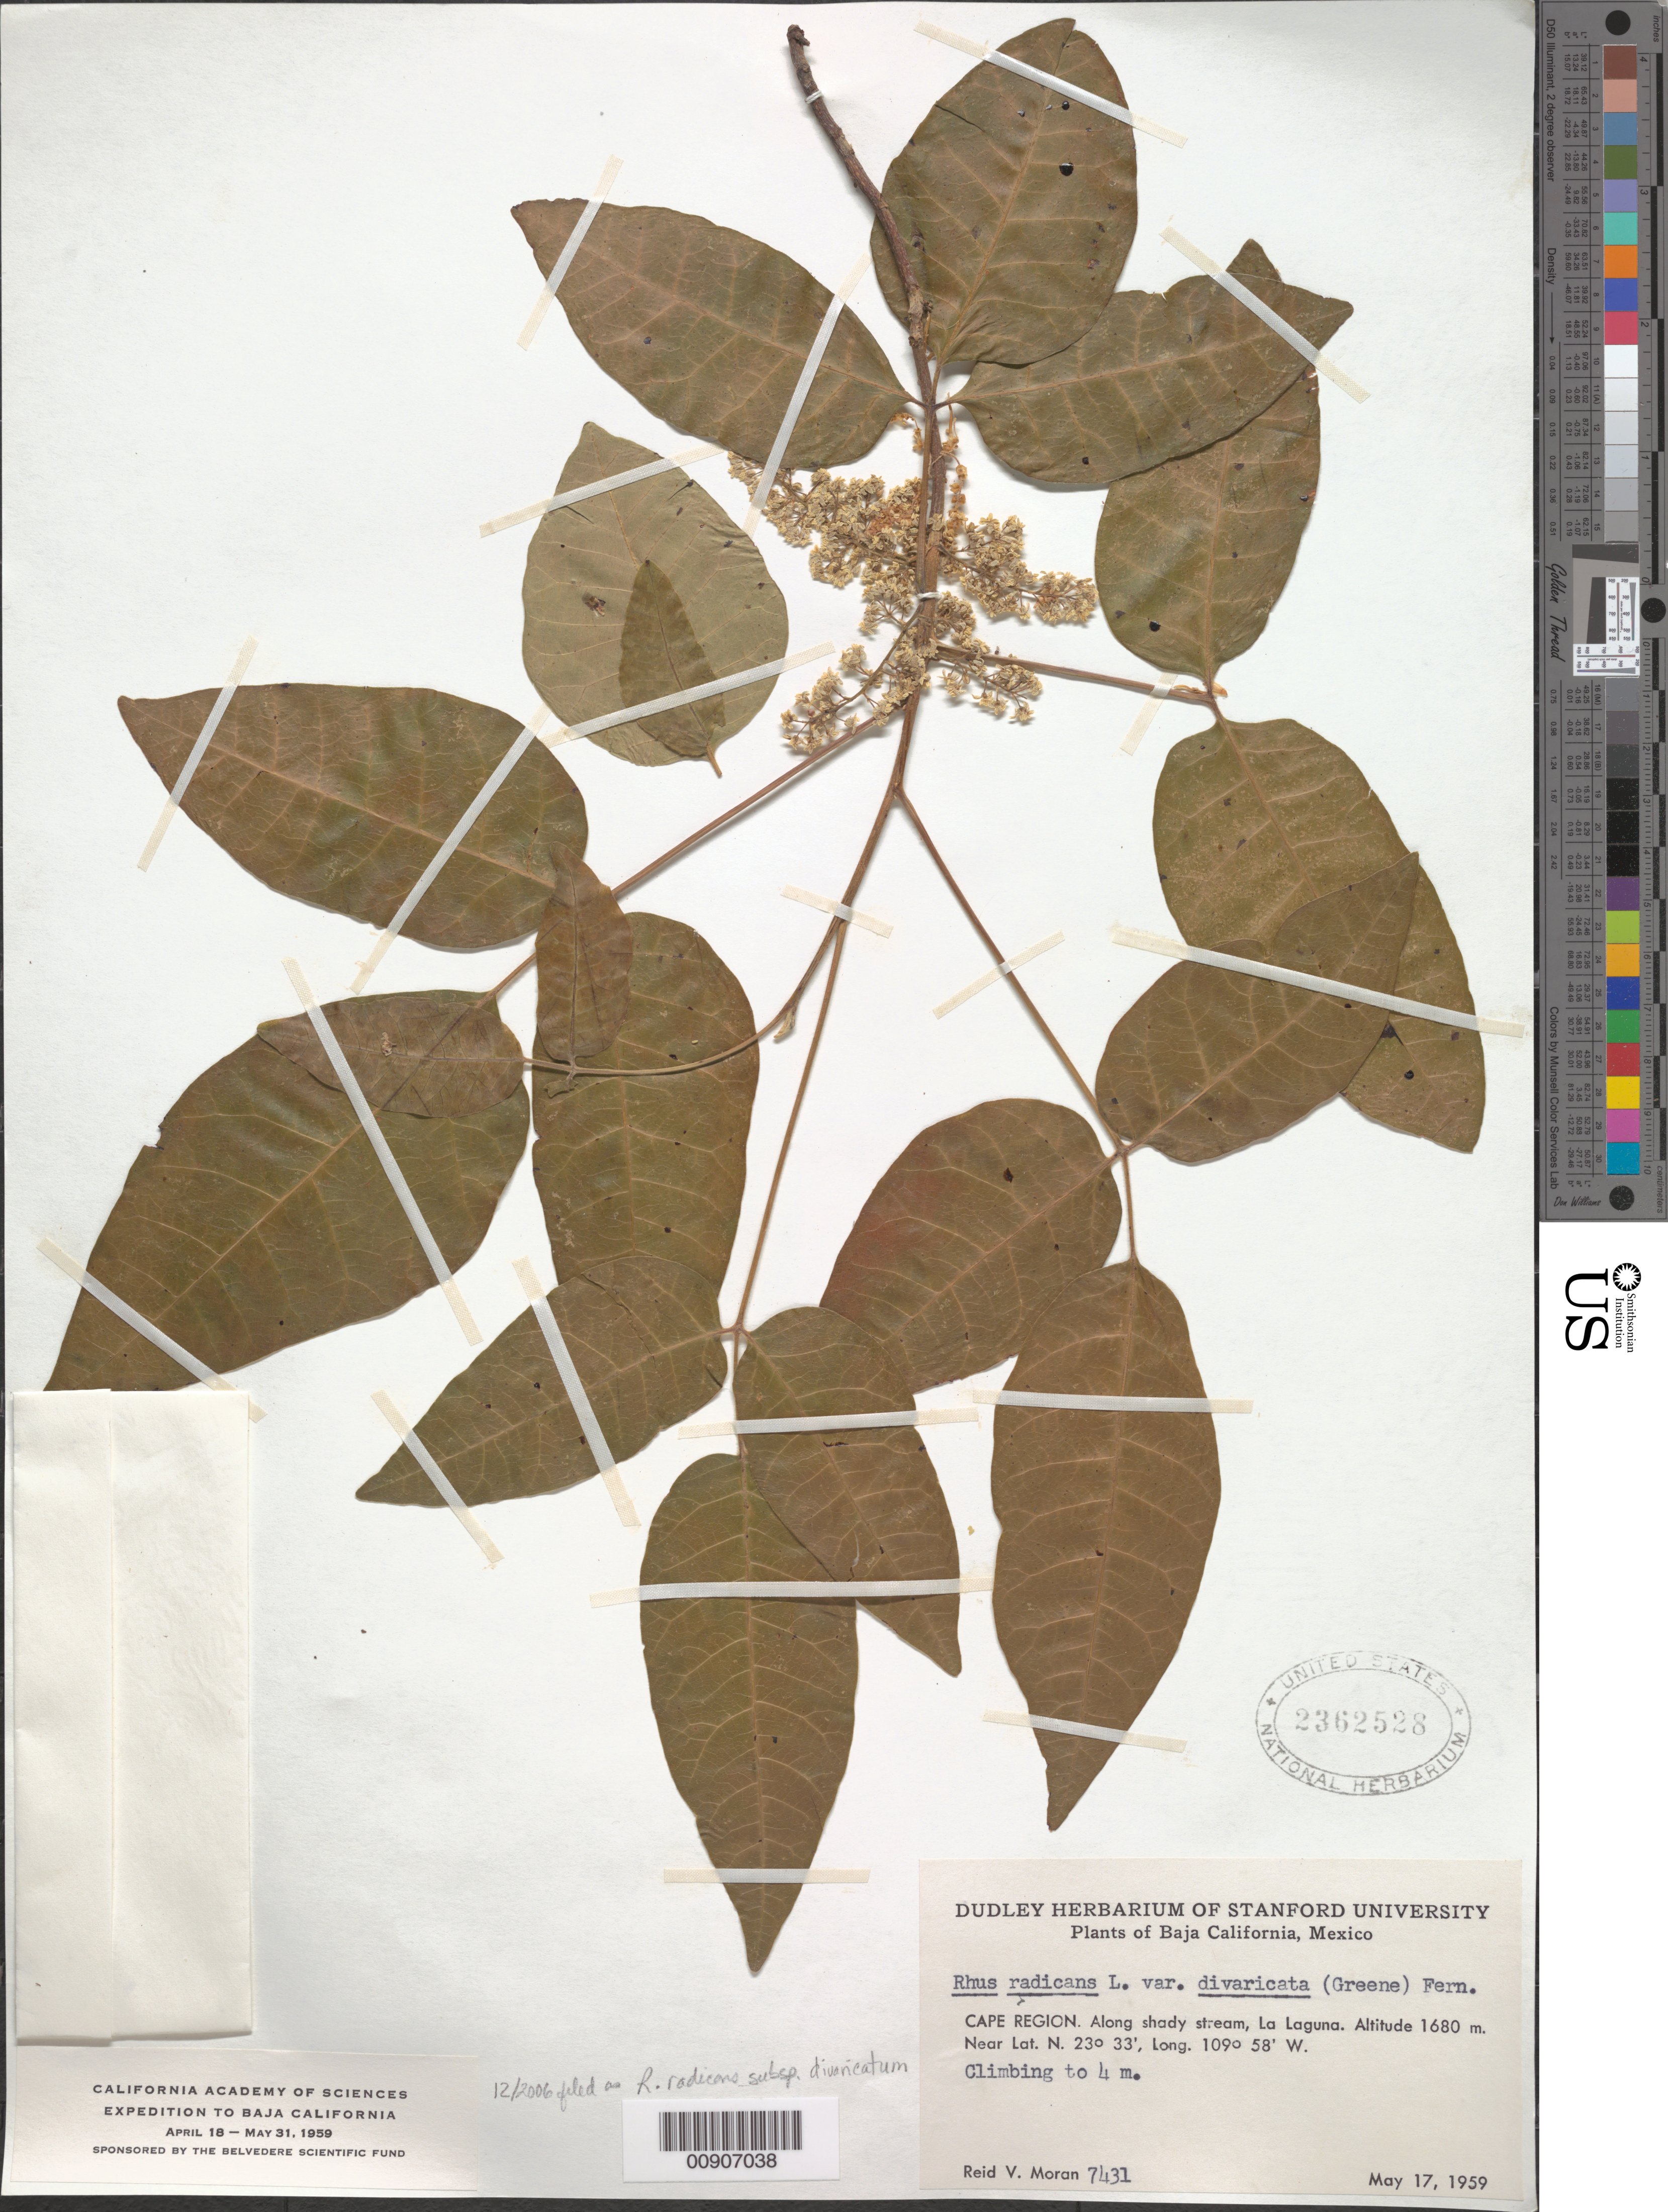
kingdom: Plantae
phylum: Tracheophyta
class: Magnoliopsida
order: Sapindales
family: Anacardiaceae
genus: Toxicodendron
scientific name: Toxicodendron radicans subsp. divaricatum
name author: (Greene) Gillis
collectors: R. V. Moran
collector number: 7431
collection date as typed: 17 May 1959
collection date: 1959-05-17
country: Mexico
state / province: Baja California Sur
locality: Cape Region. La Laguna.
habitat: Along shady stream.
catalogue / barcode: US 2362528